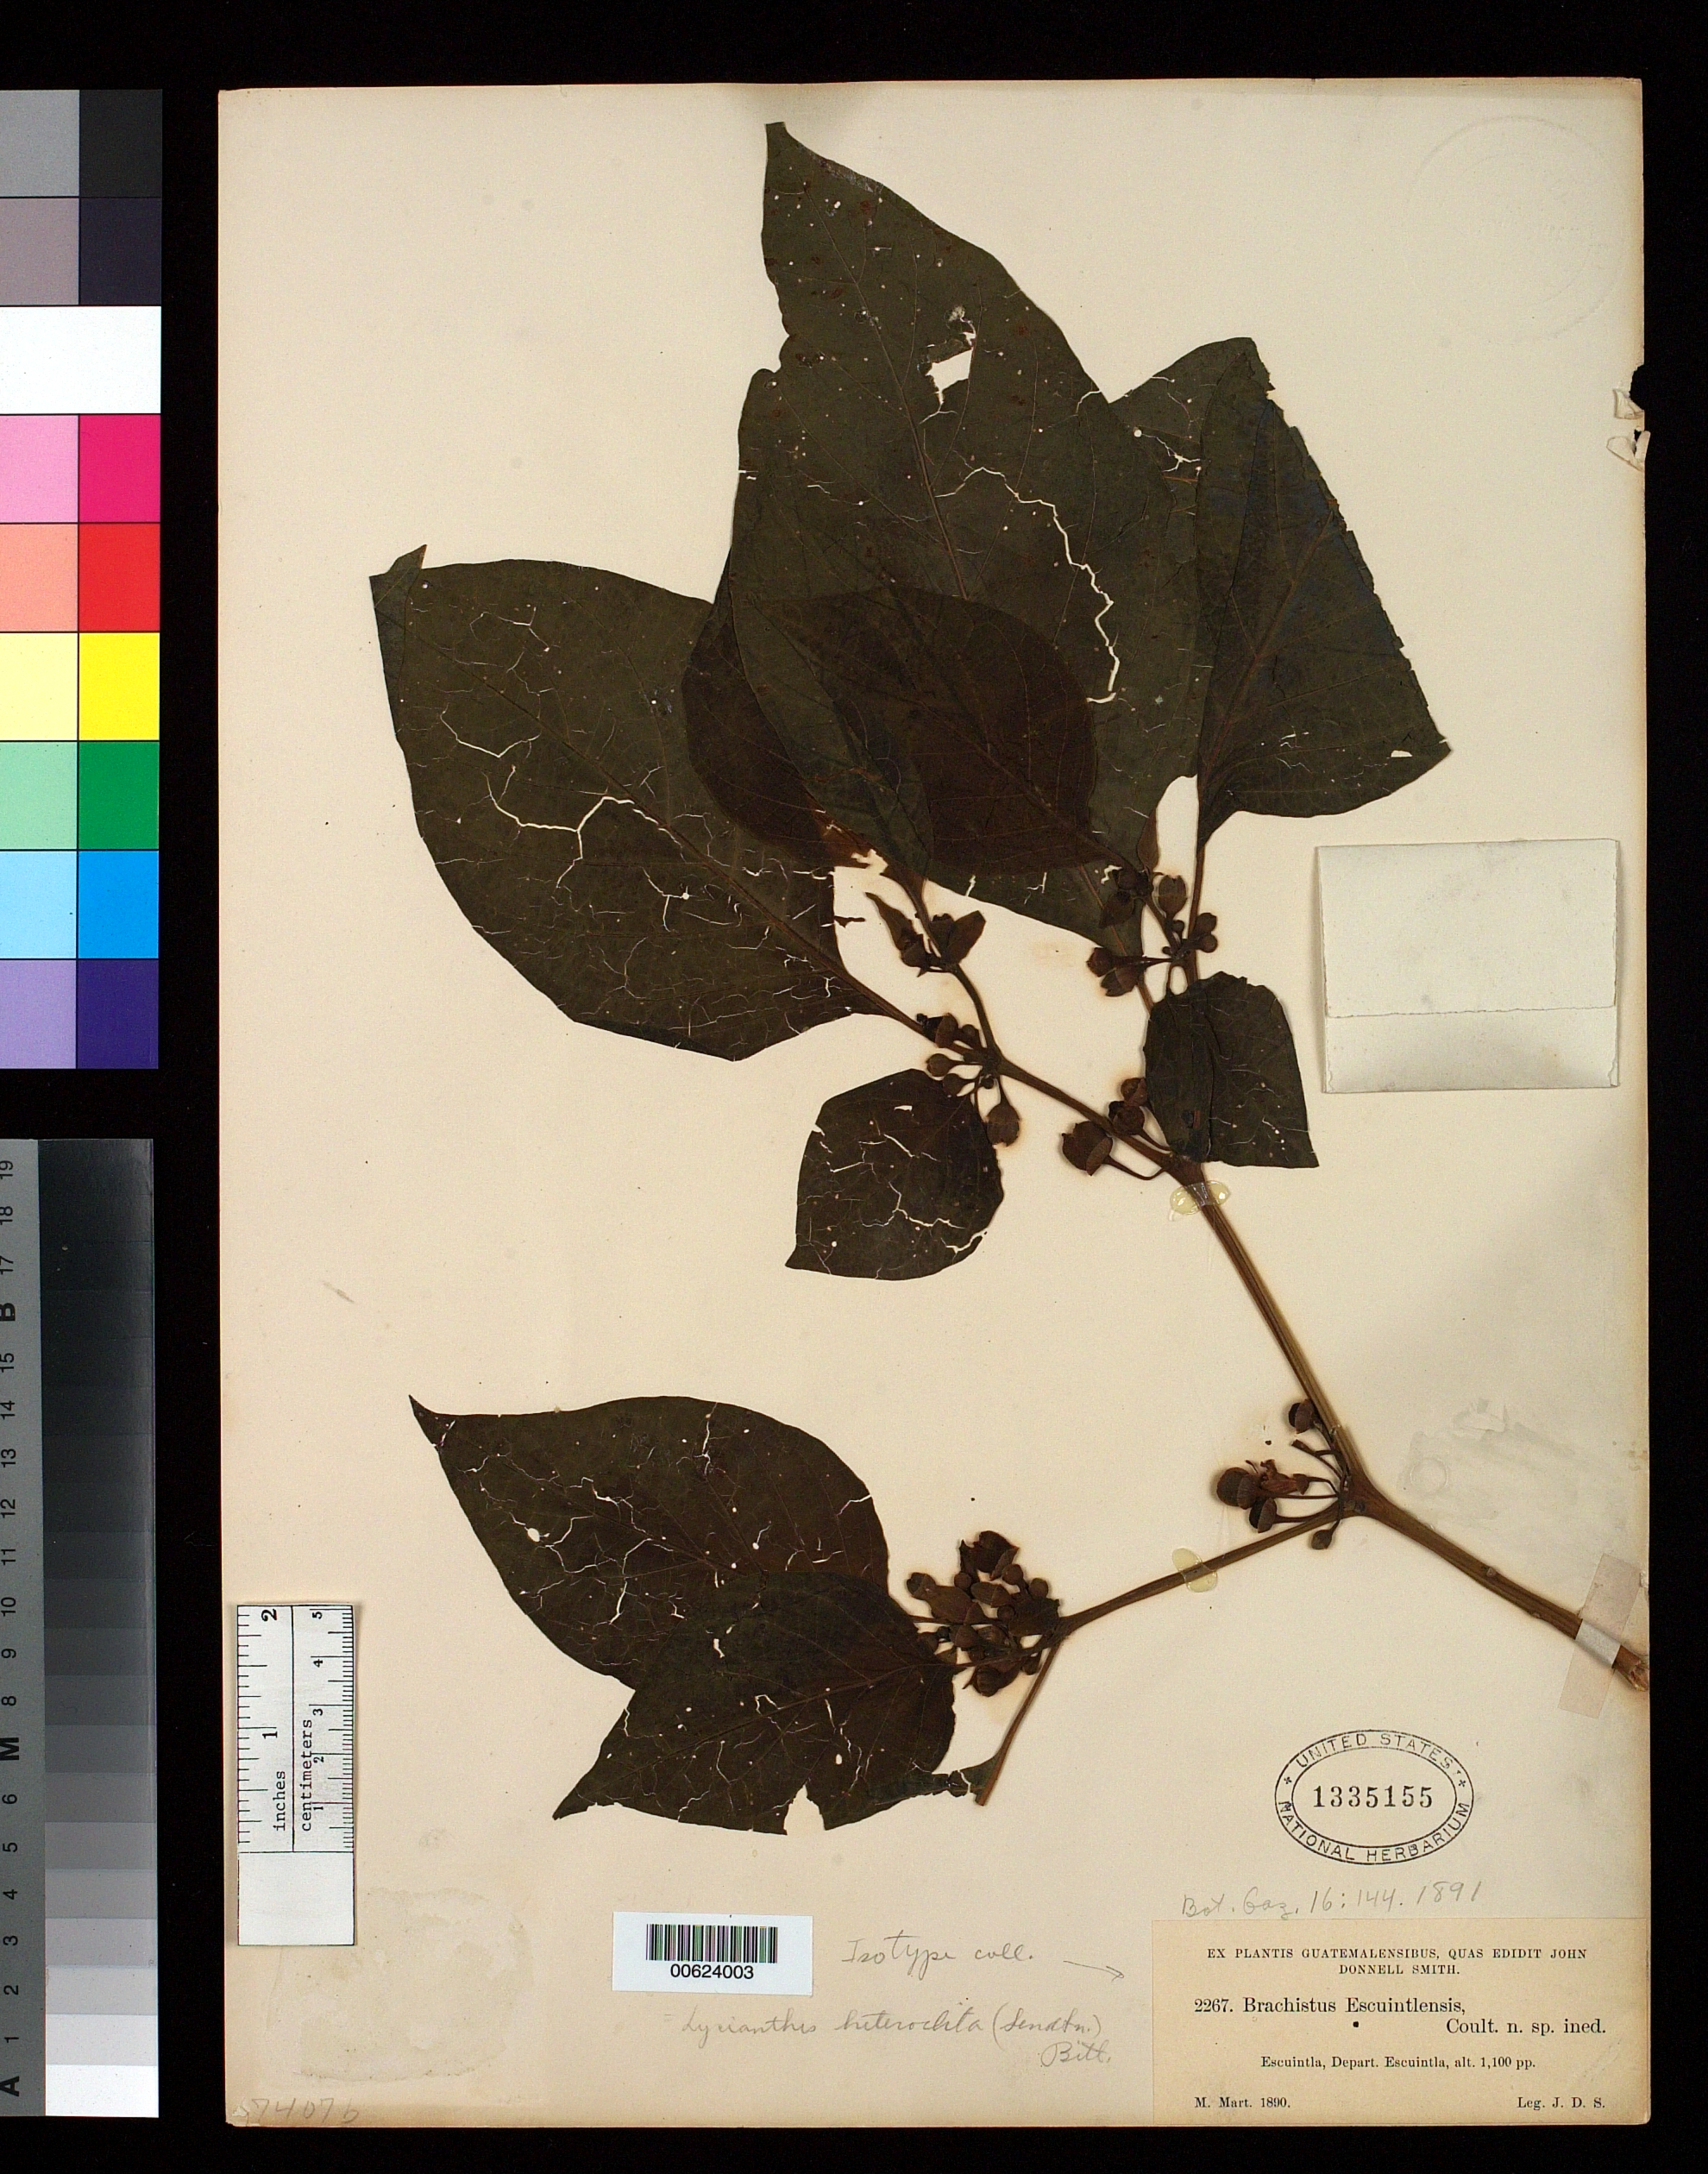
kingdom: Plantae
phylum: Tracheophyta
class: Magnoliopsida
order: Solanales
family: Solanaceae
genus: Brachistus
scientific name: Brachistus escuintlensis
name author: J.M. Coult.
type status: Isotype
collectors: J. Donnell Smith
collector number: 2267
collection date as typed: Mar 1890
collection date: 1890-03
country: Guatemala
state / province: Escuintla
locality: Escuintla.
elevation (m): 335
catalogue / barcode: US 1335155